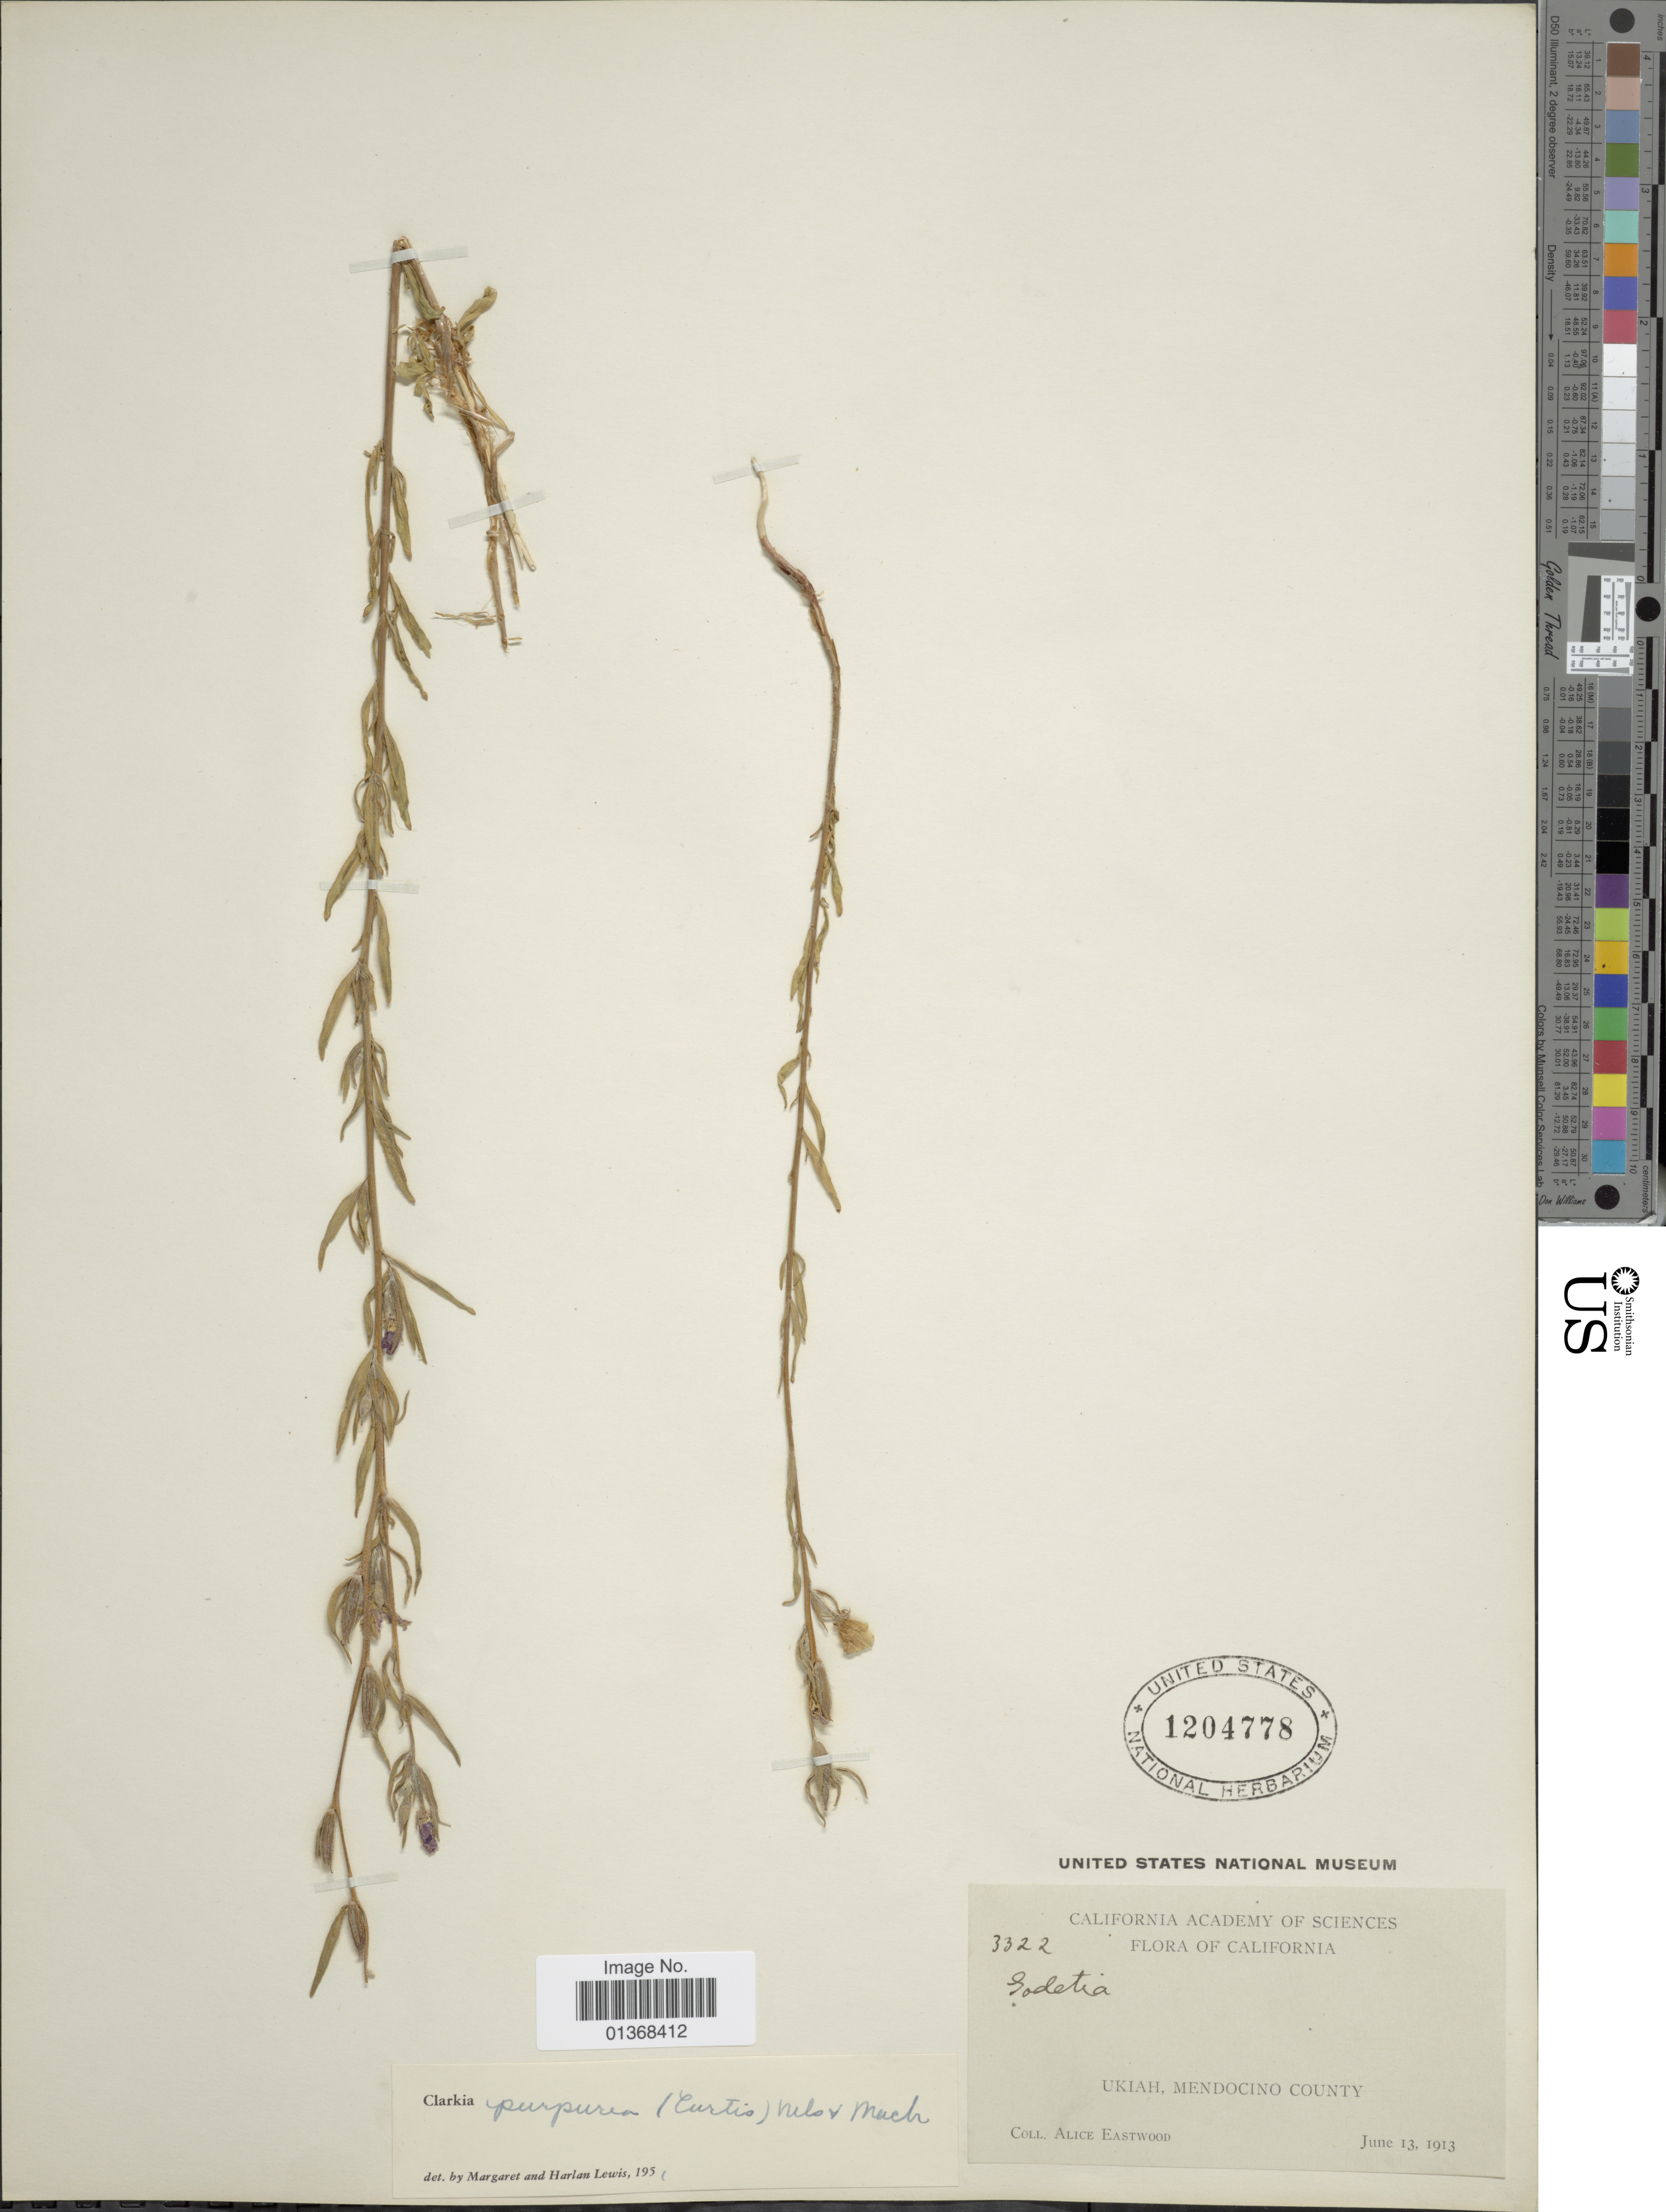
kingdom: Plantae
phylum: Tracheophyta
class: Magnoliopsida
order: Myrtales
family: Onagraceae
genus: Clarkia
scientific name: Clarkia purpurea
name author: (Curtis) A. Nelson & J.F. Macbr.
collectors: A. Eastwood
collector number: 3322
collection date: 1913-06-13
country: United States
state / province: California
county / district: Mendocino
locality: Ukiah, Mendocino County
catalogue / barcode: US 1204778